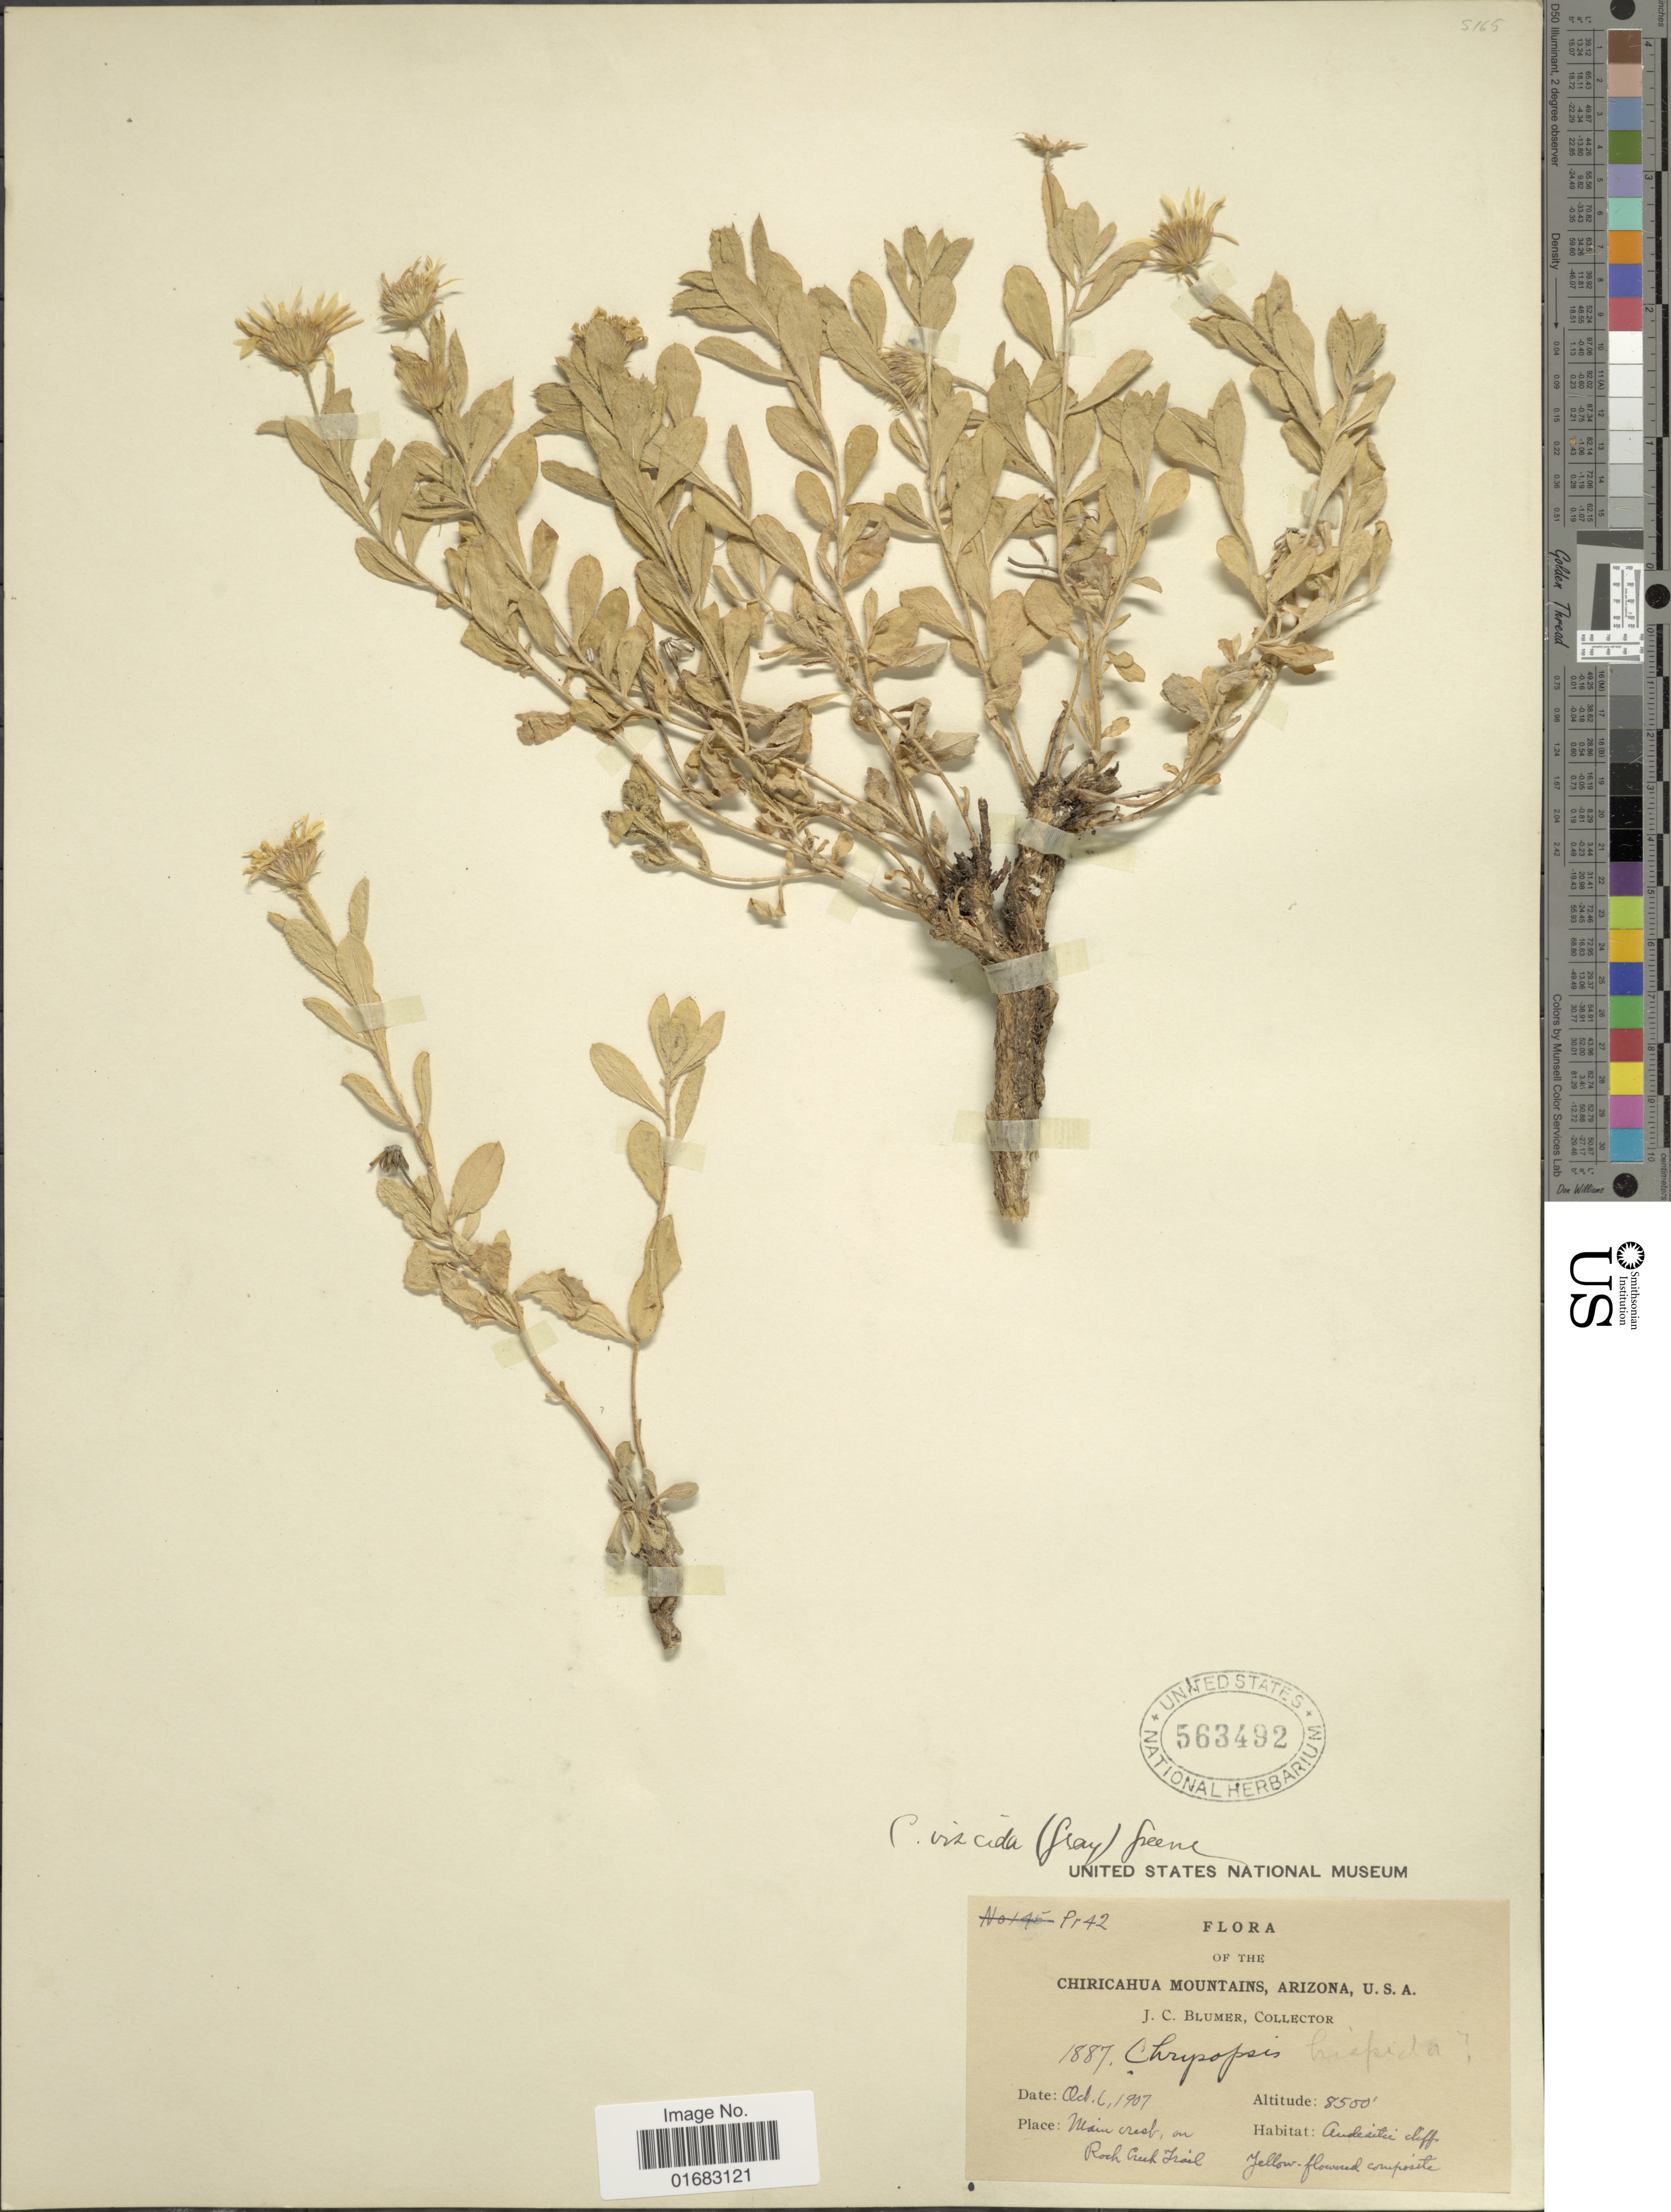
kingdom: Plantae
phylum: Tracheophyta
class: Magnoliopsida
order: Asterales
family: Asteraceae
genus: Heterotheca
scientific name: Heterotheca viscida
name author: (A. Gray) V.L. Harms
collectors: J. C. Blumer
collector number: Pr42*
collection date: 1907-10-11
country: United States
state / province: Arizona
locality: Chiricahua Mountains, Arizona, U.S.A. Main creek, on Rock Creek Trail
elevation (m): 2591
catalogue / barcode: US 563492